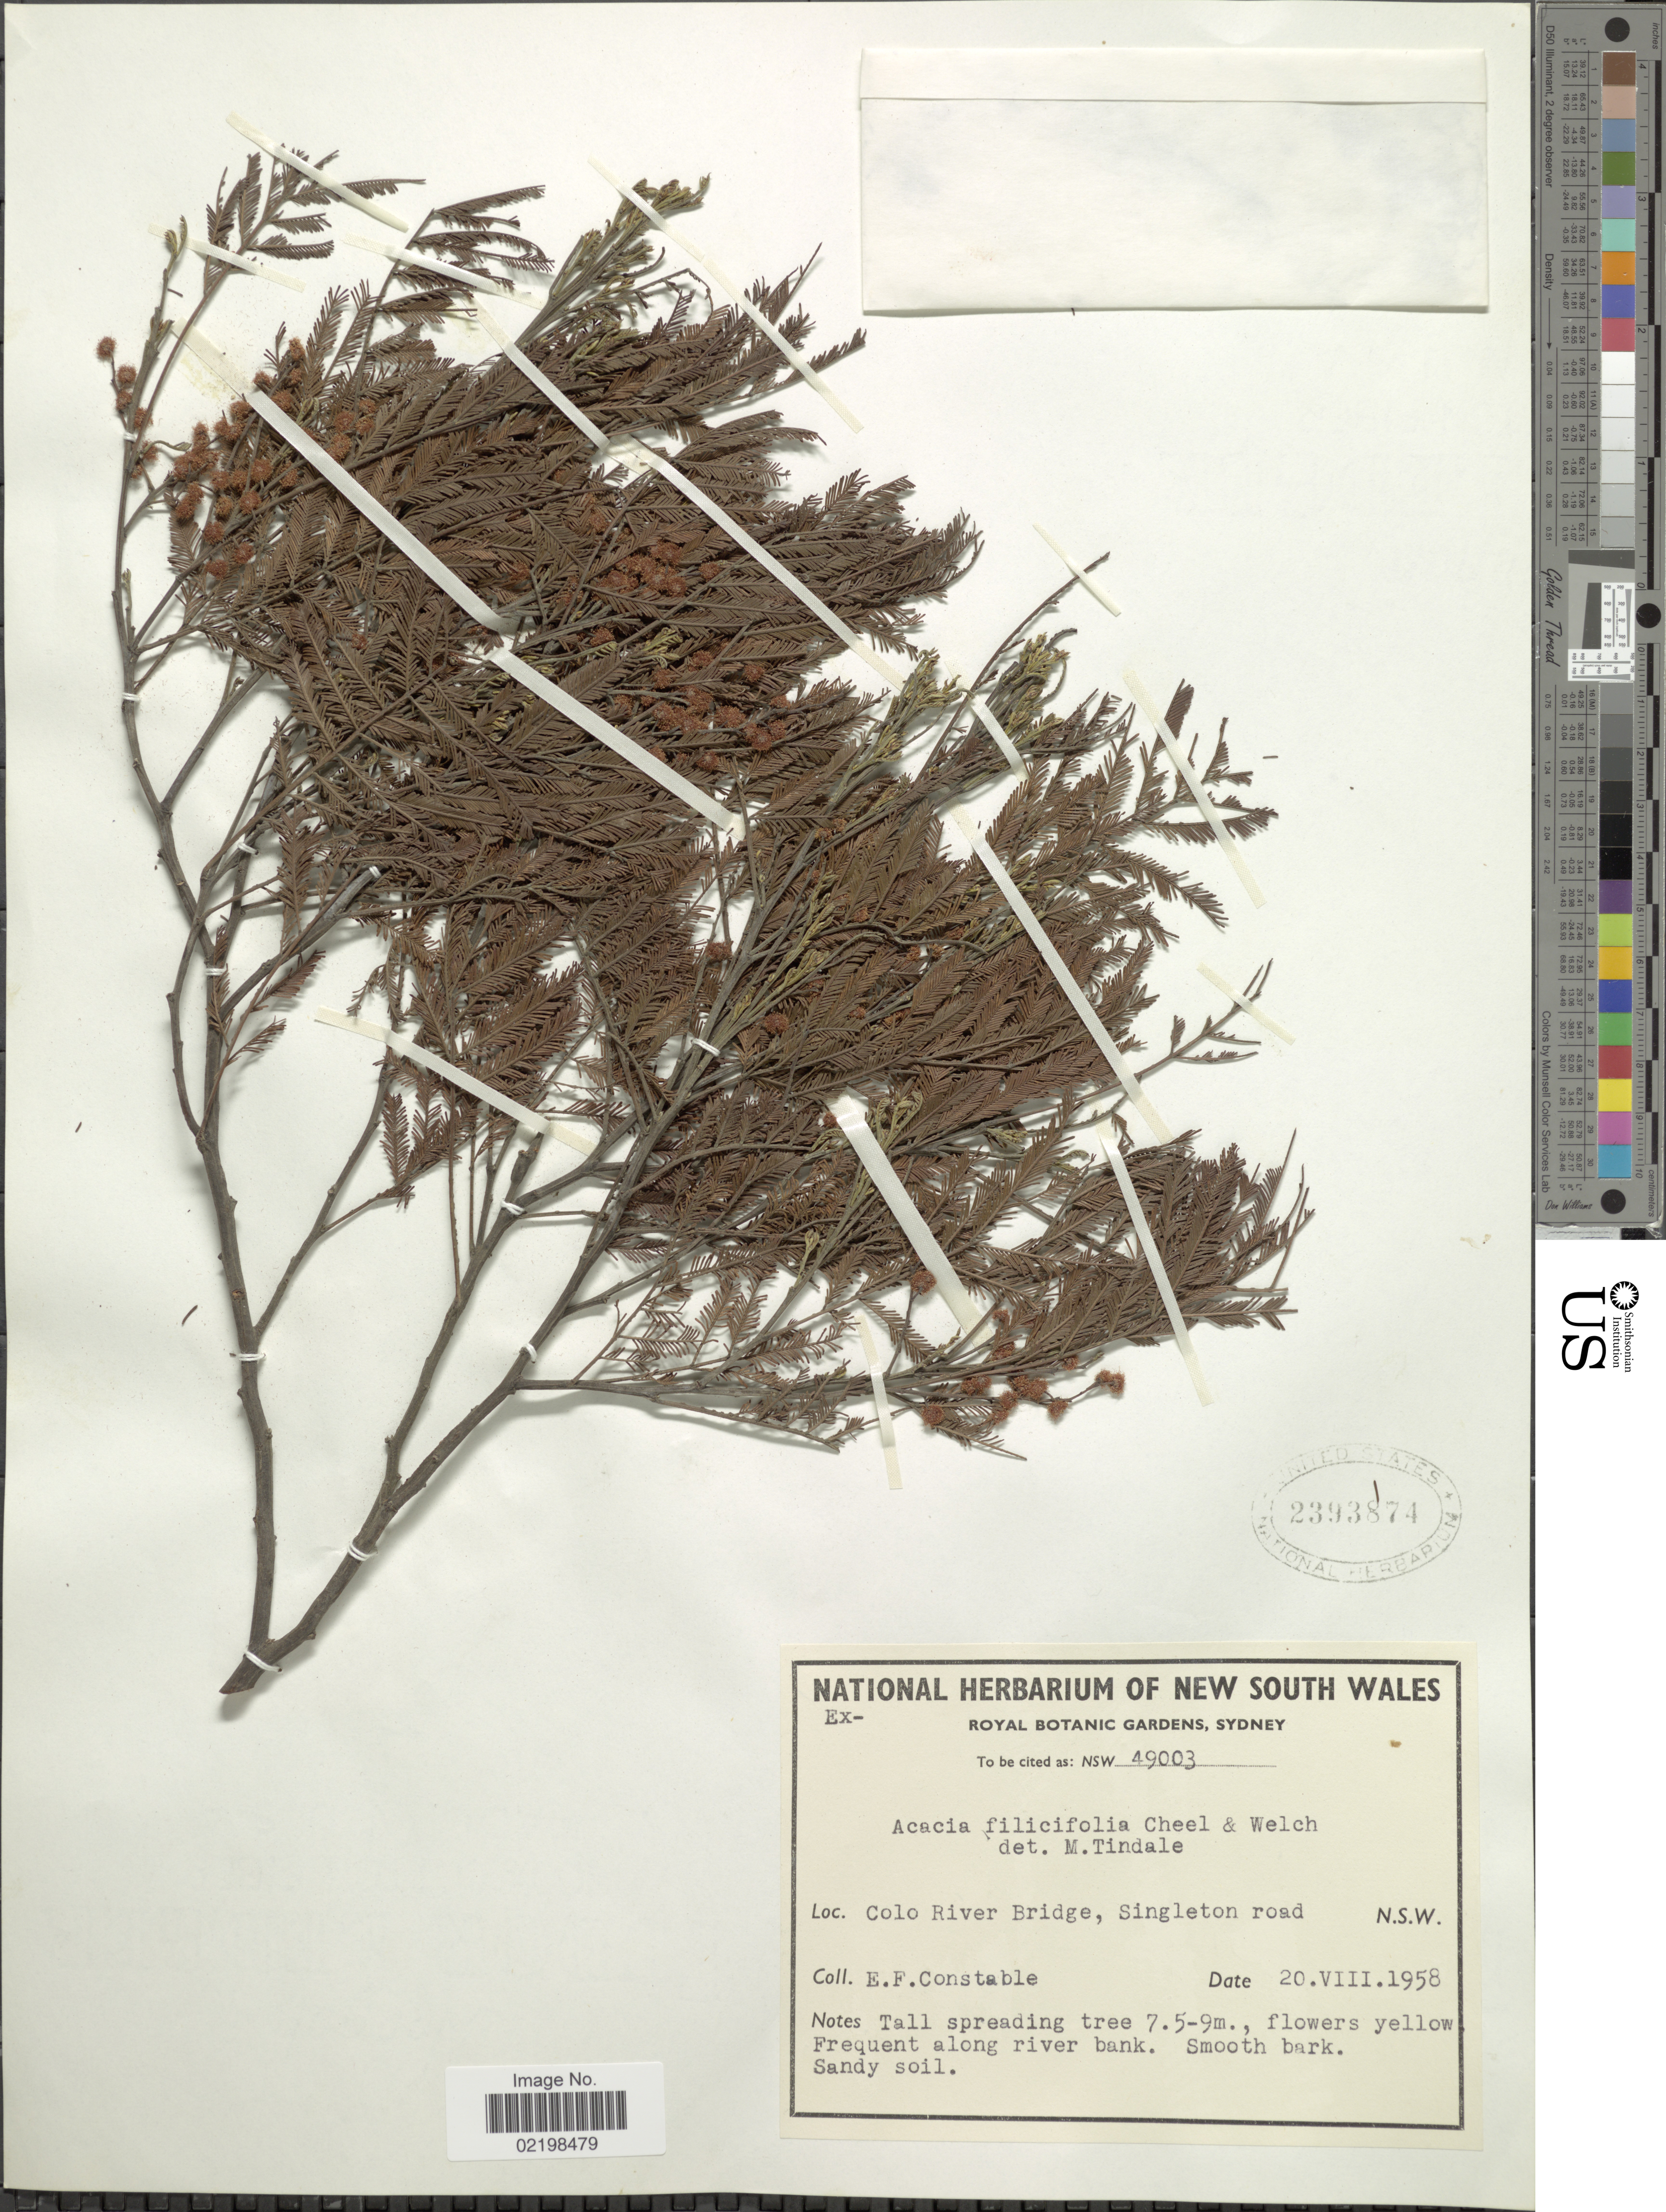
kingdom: Plantae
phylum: Tracheophyta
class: Magnoliopsida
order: Fabales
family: Fabaceae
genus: Acacia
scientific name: Acacia filicifolia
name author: Cheel & M.B. Welch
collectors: E. F. Constable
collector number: NSW 49003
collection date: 1958-08-20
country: Australia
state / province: New South Wales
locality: Colo River Bridge, Singleton road, N.S.W.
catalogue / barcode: US 2393874